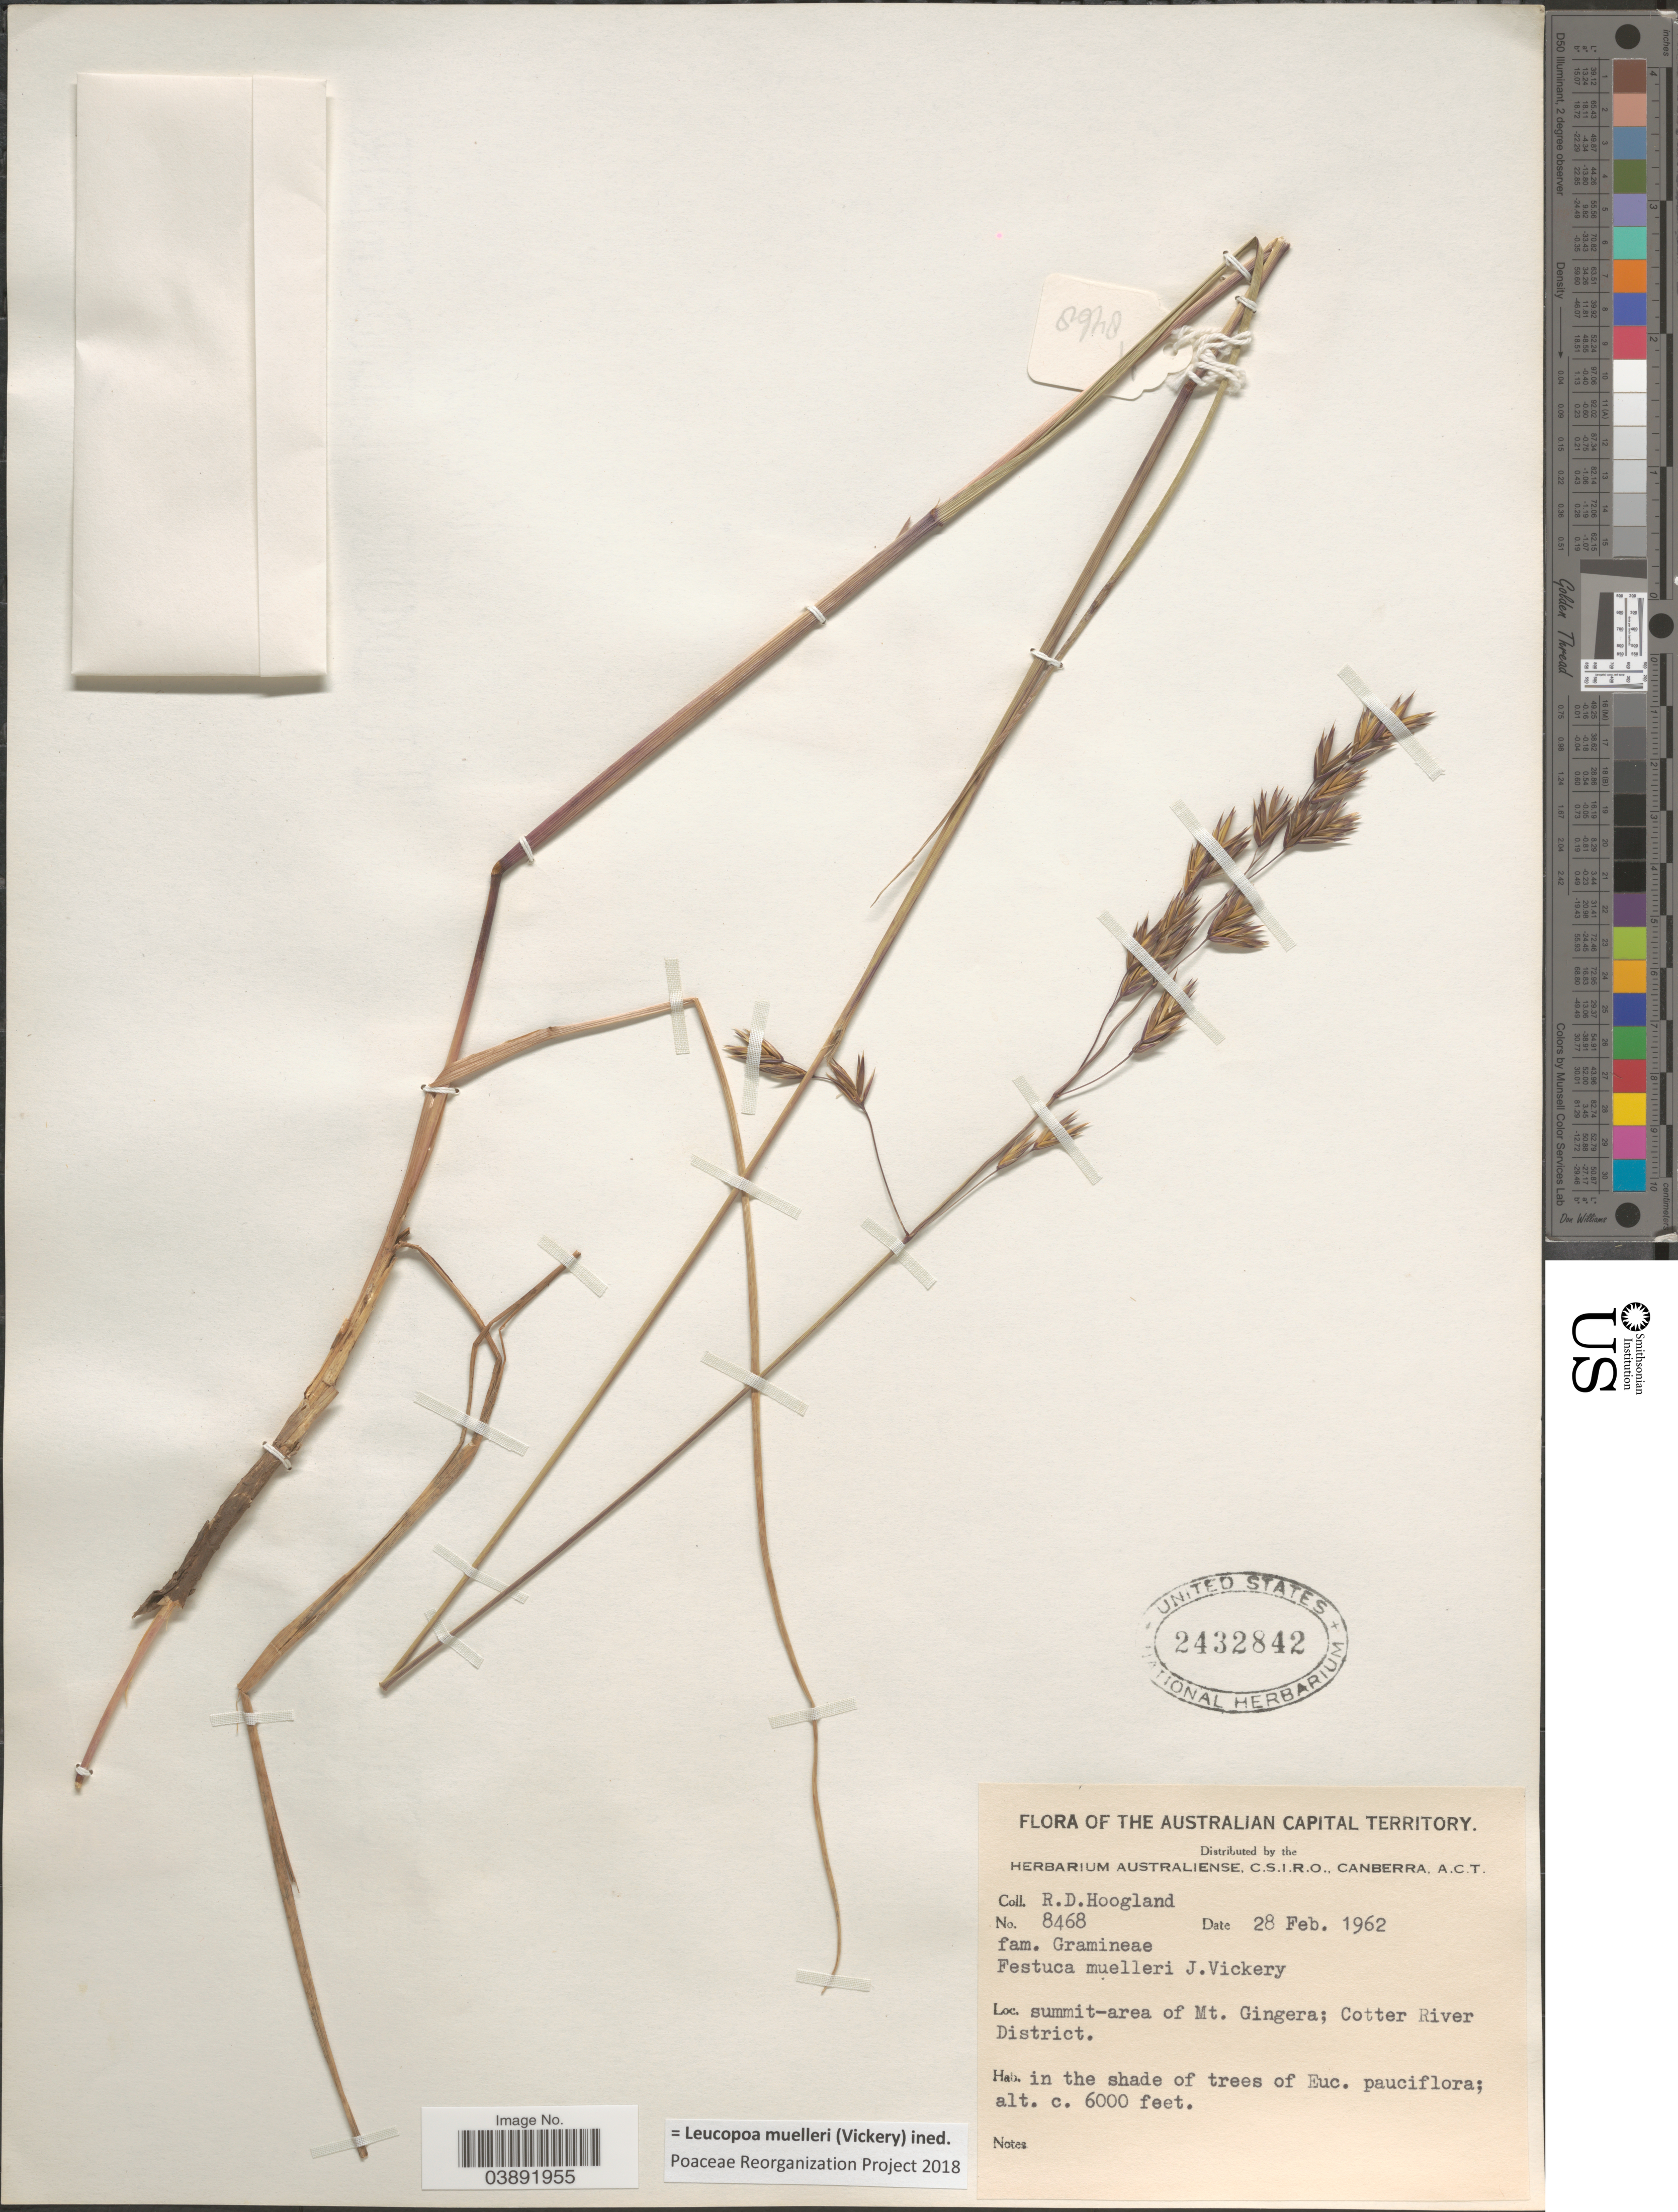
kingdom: Plantae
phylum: Tracheophyta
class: Liliopsida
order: Poales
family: Poaceae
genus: Leucopoa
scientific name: Leucopoa muelleri ined.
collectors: R. D. Hoogland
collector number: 8468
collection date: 1962-02-28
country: Australia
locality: Australian Capital Territory. Summit-area of Mt. Gingera; Cotter River District.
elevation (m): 1829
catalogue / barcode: US 2432842